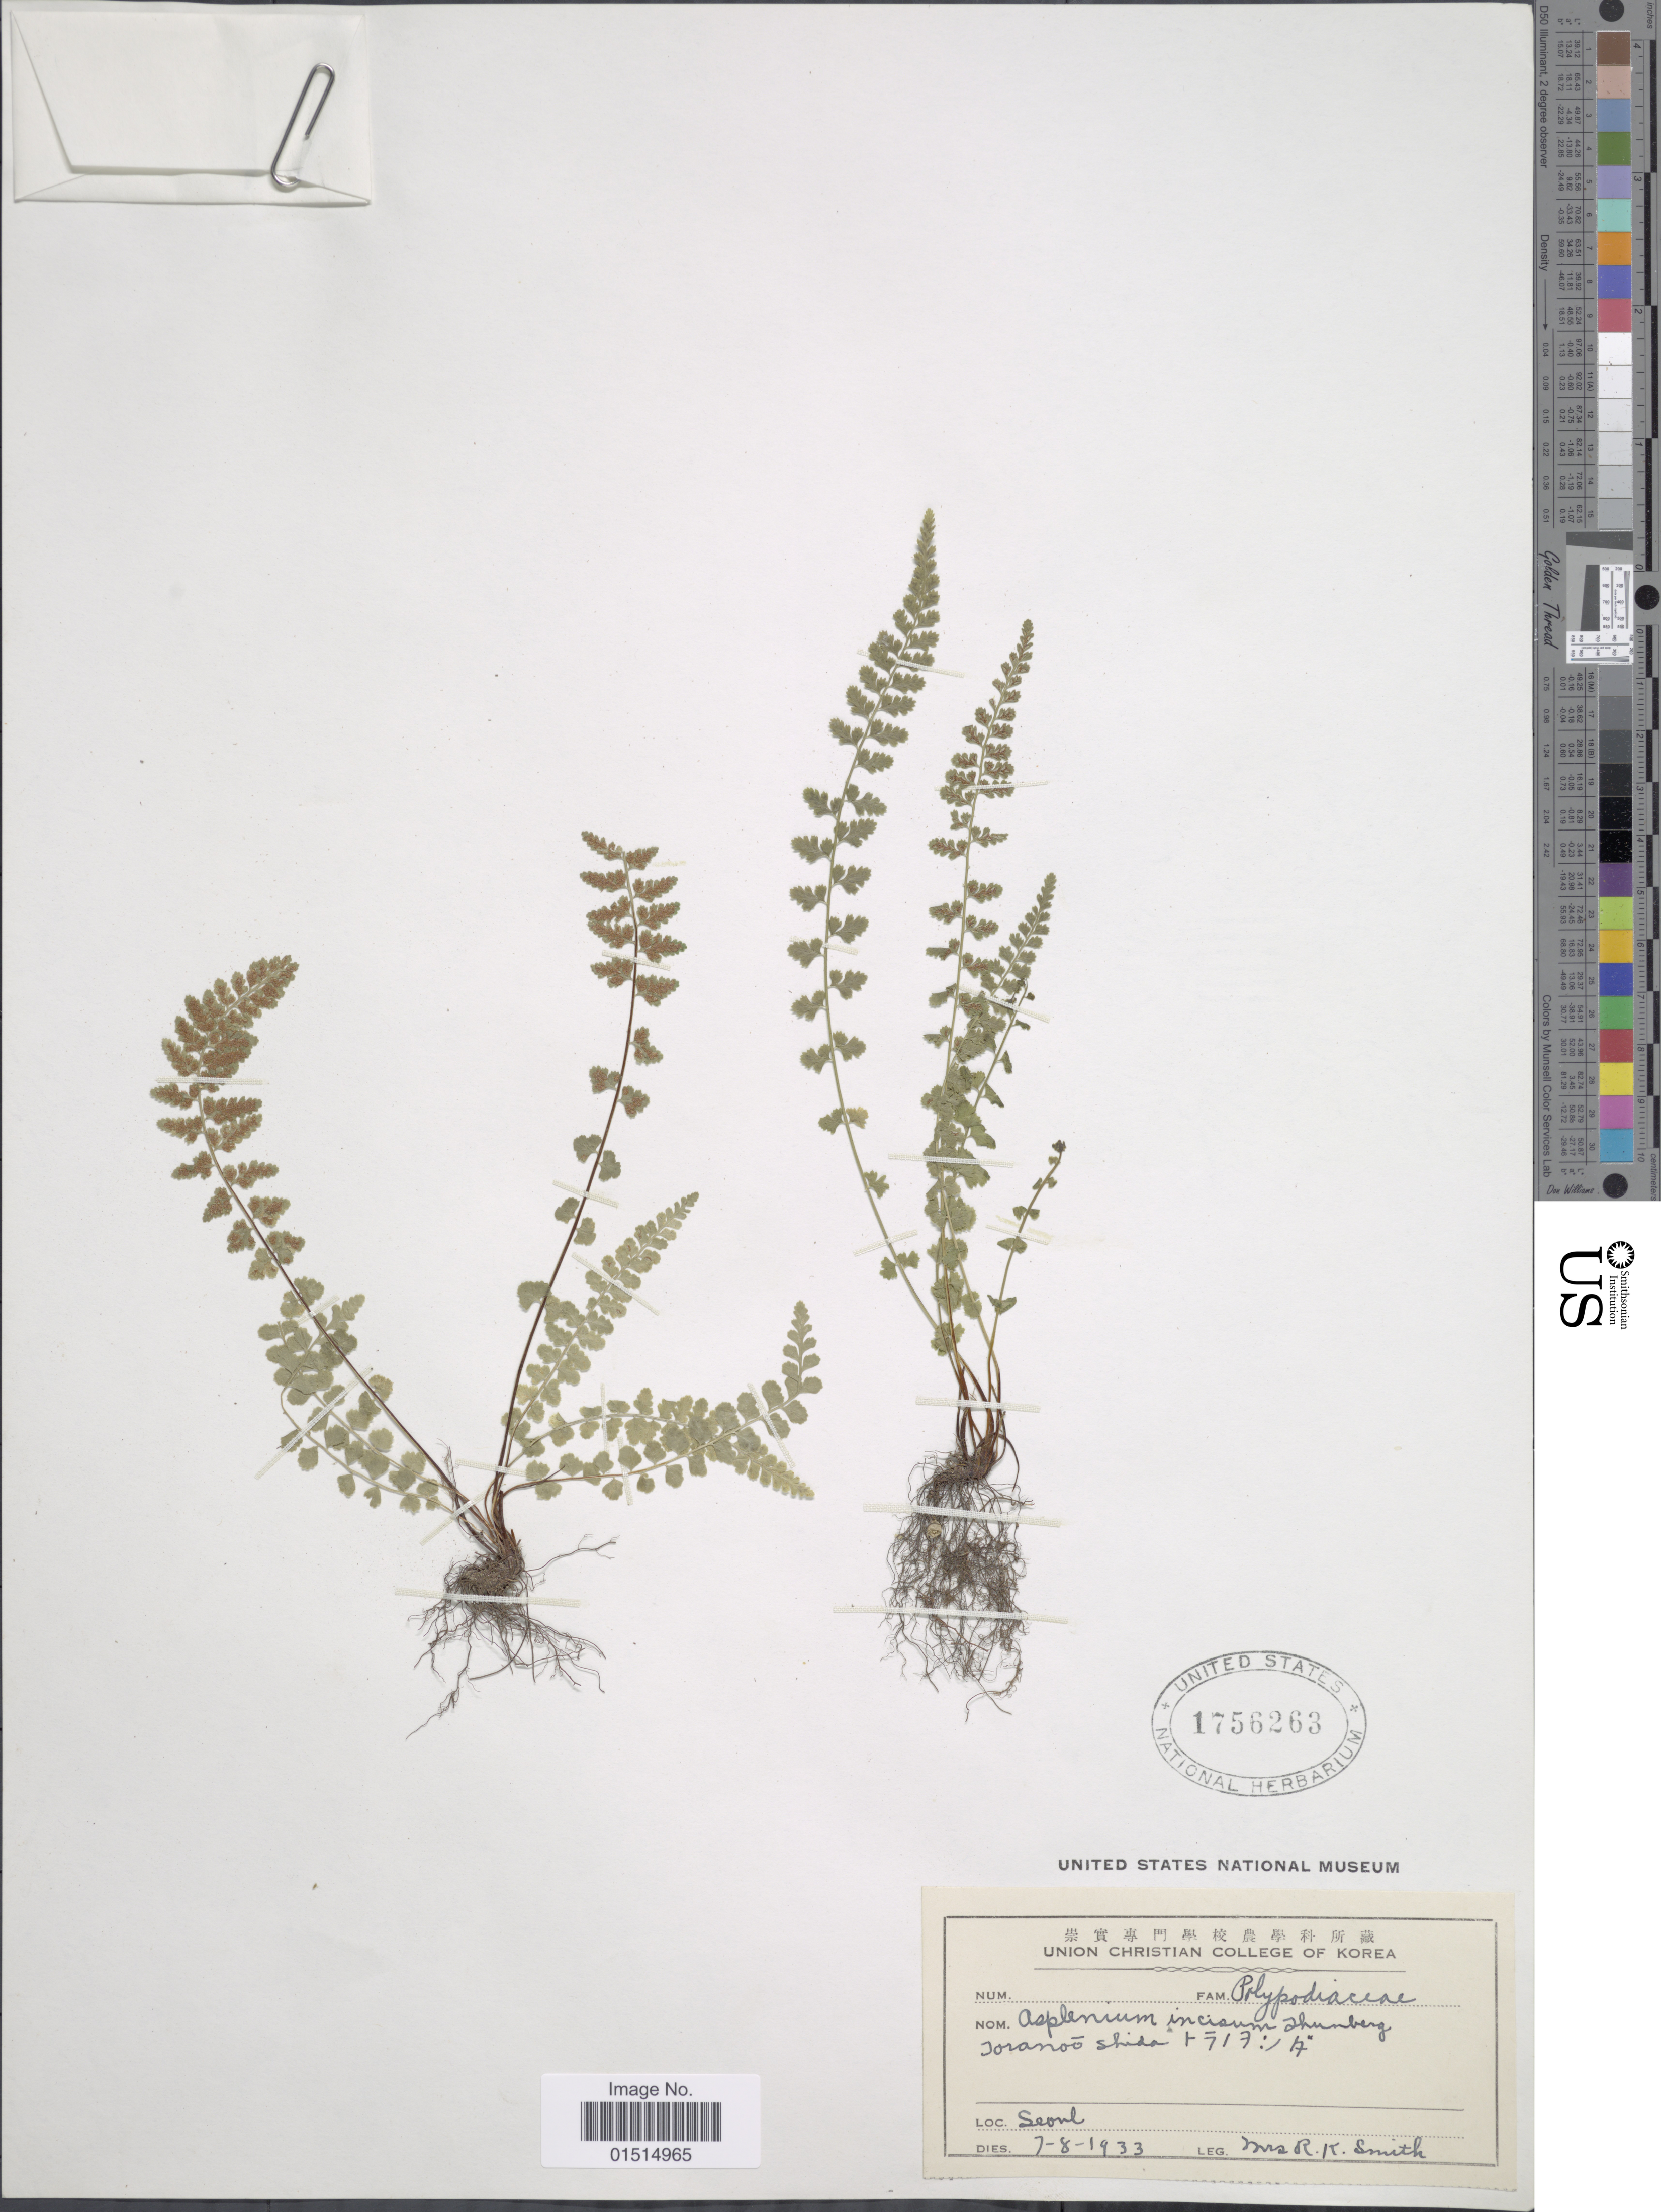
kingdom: Plantae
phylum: Tracheophyta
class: Polypodiopsida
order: Polypodiales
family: Aspleniaceae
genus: Asplenium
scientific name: Asplenium incisum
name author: Thunb.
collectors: Mrs. R. K. Smith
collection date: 1933-08-07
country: South Korea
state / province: Seoul Special City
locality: Seoul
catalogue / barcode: US 1756263